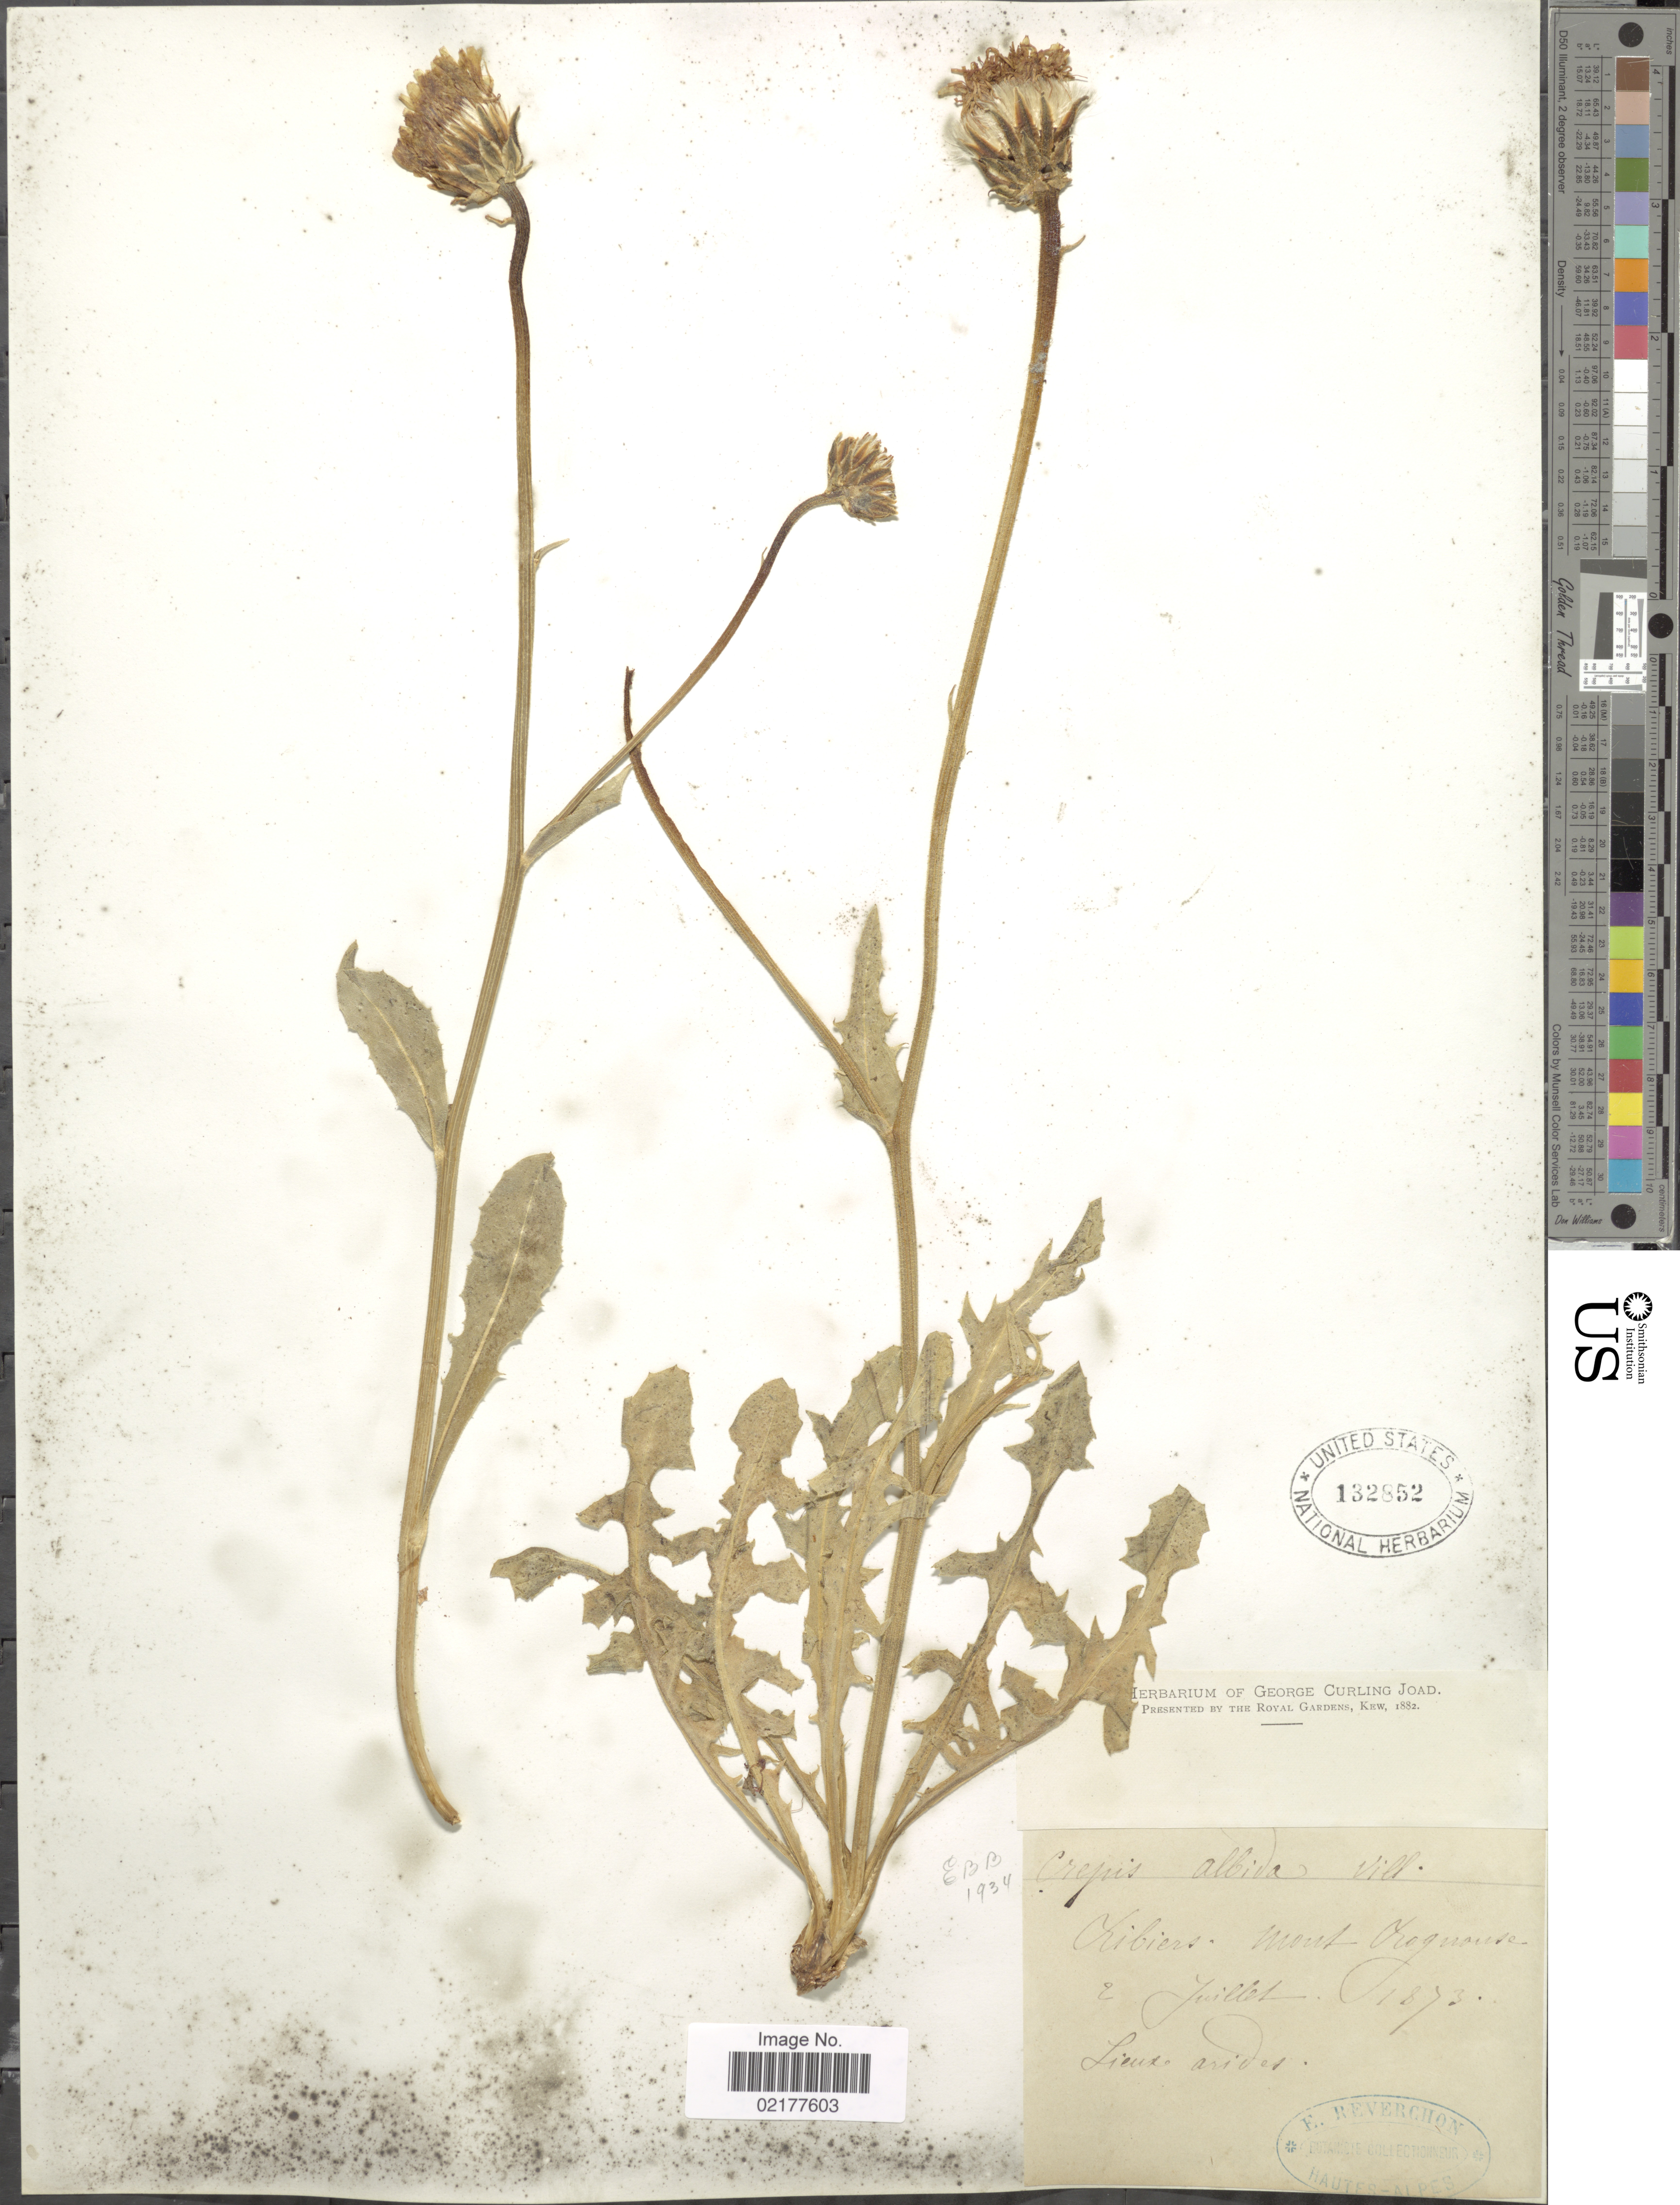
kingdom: Plantae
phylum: Tracheophyta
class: Magnoliopsida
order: Asterales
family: Asteraceae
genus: Crepis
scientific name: Crepis alpestris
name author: (Jacq.) Tausch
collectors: E. Reverchon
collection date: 1873-07-02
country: France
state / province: Provence-Alpes-Côte d'Azur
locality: Ribiers, Mont Rognouse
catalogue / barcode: US 132852